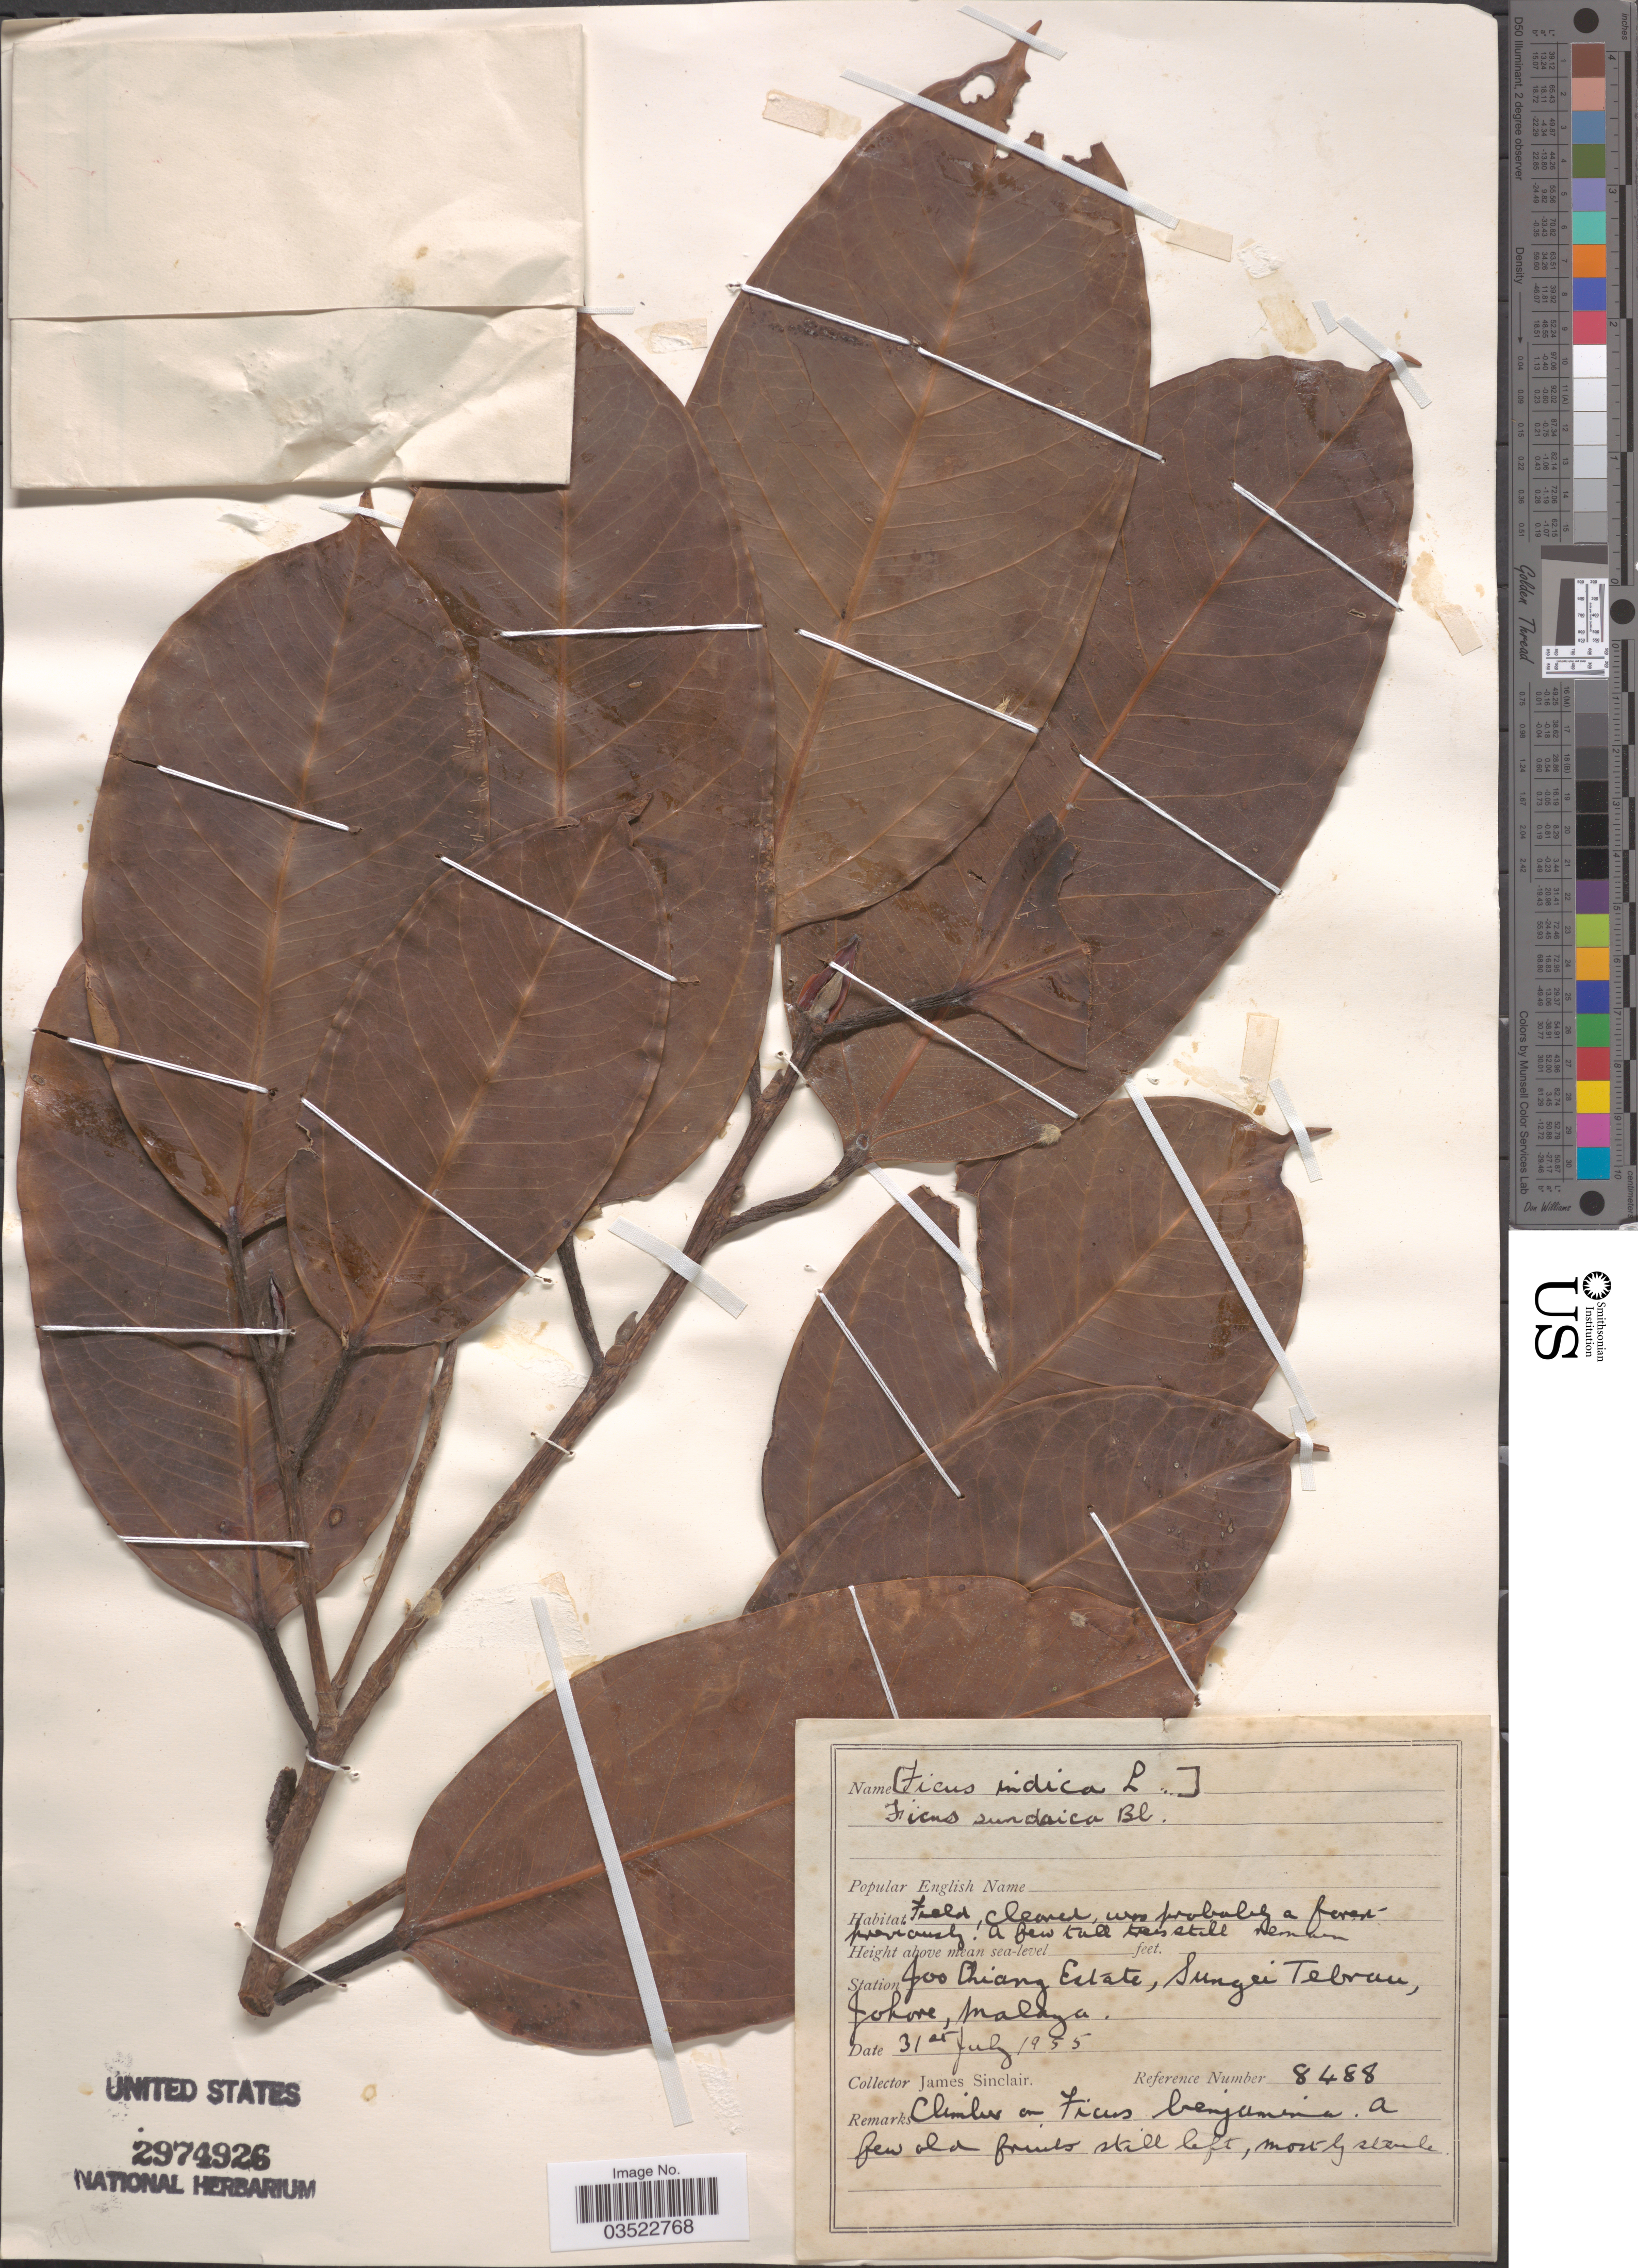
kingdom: Plantae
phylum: Tracheophyta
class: Magnoliopsida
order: Rosales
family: Moraceae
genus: Ficus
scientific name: Ficus sundaica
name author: Blume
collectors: J. Sinclair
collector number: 8488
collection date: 1955-07-31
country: Malaysia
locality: Station Joo Chiang Estate, Sungei Tebrun, Johore, Malaya.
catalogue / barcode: US 2974926